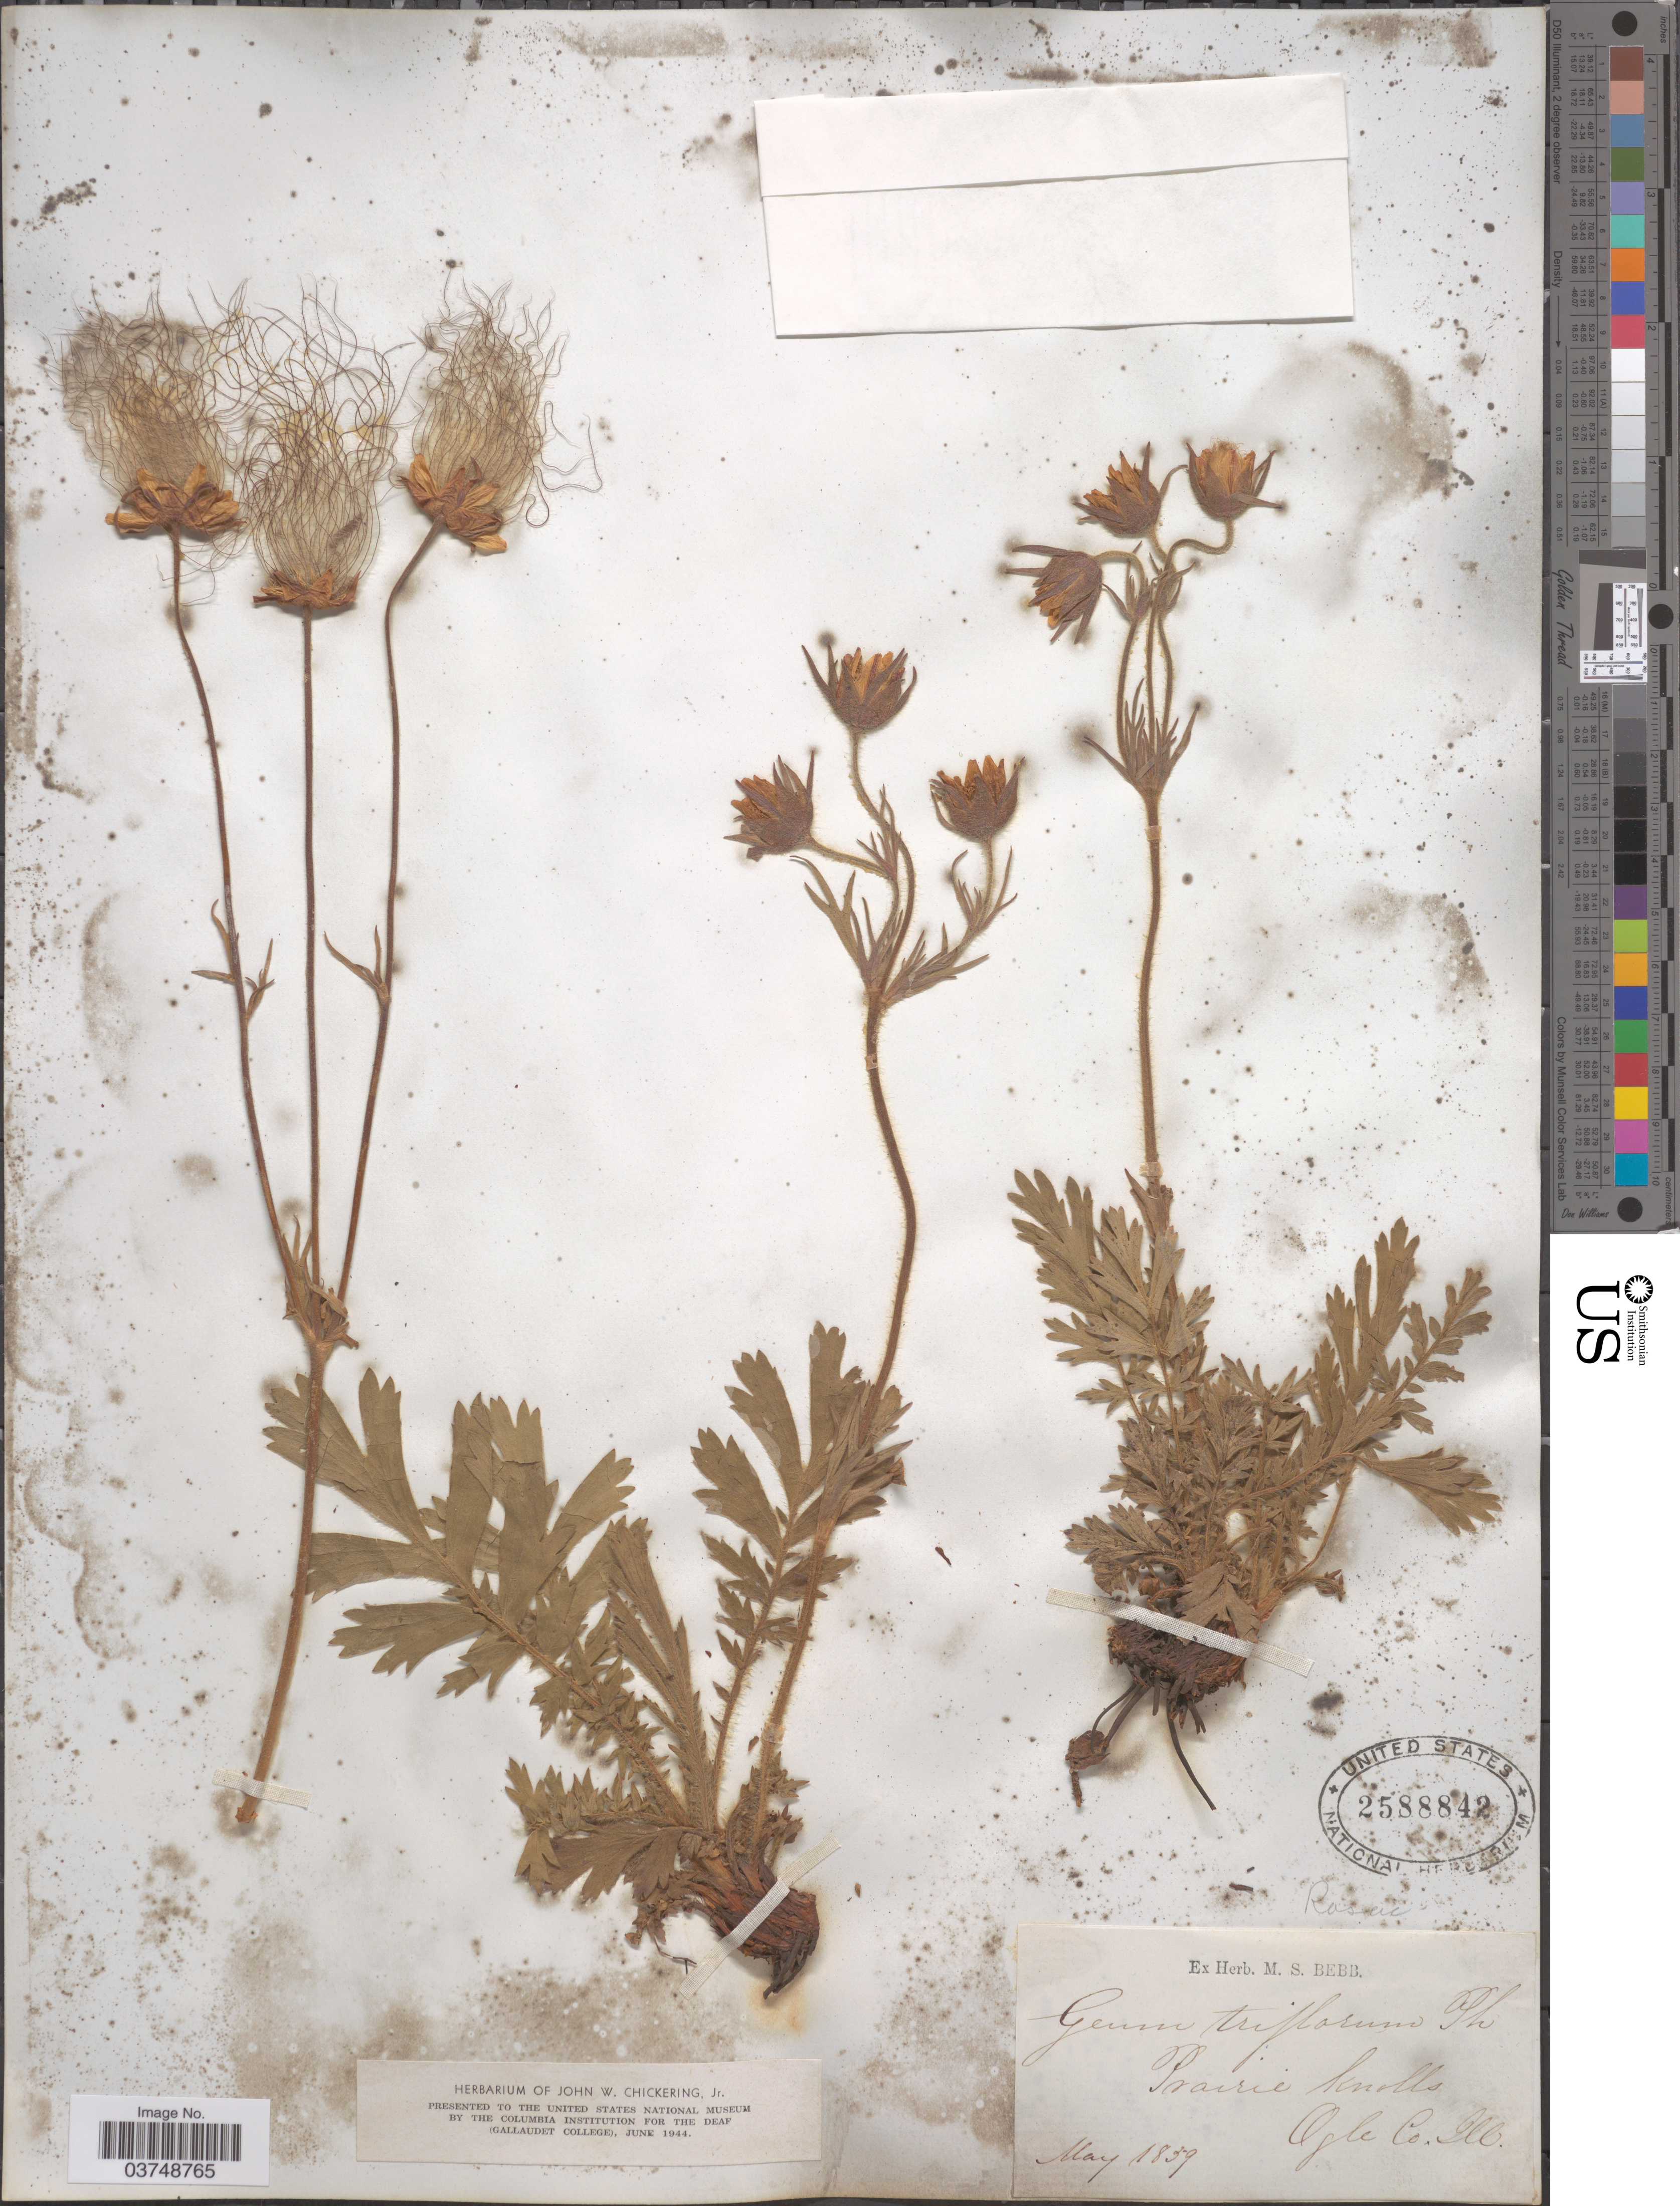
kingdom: Plantae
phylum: Tracheophyta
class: Magnoliopsida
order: Rosales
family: Rosaceae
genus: Geum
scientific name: Geum triflorum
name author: Pursh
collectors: ex Herb. M. S. Bebb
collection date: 1859-05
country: United States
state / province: Illinois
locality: Ogle Co.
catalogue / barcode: US 2588842